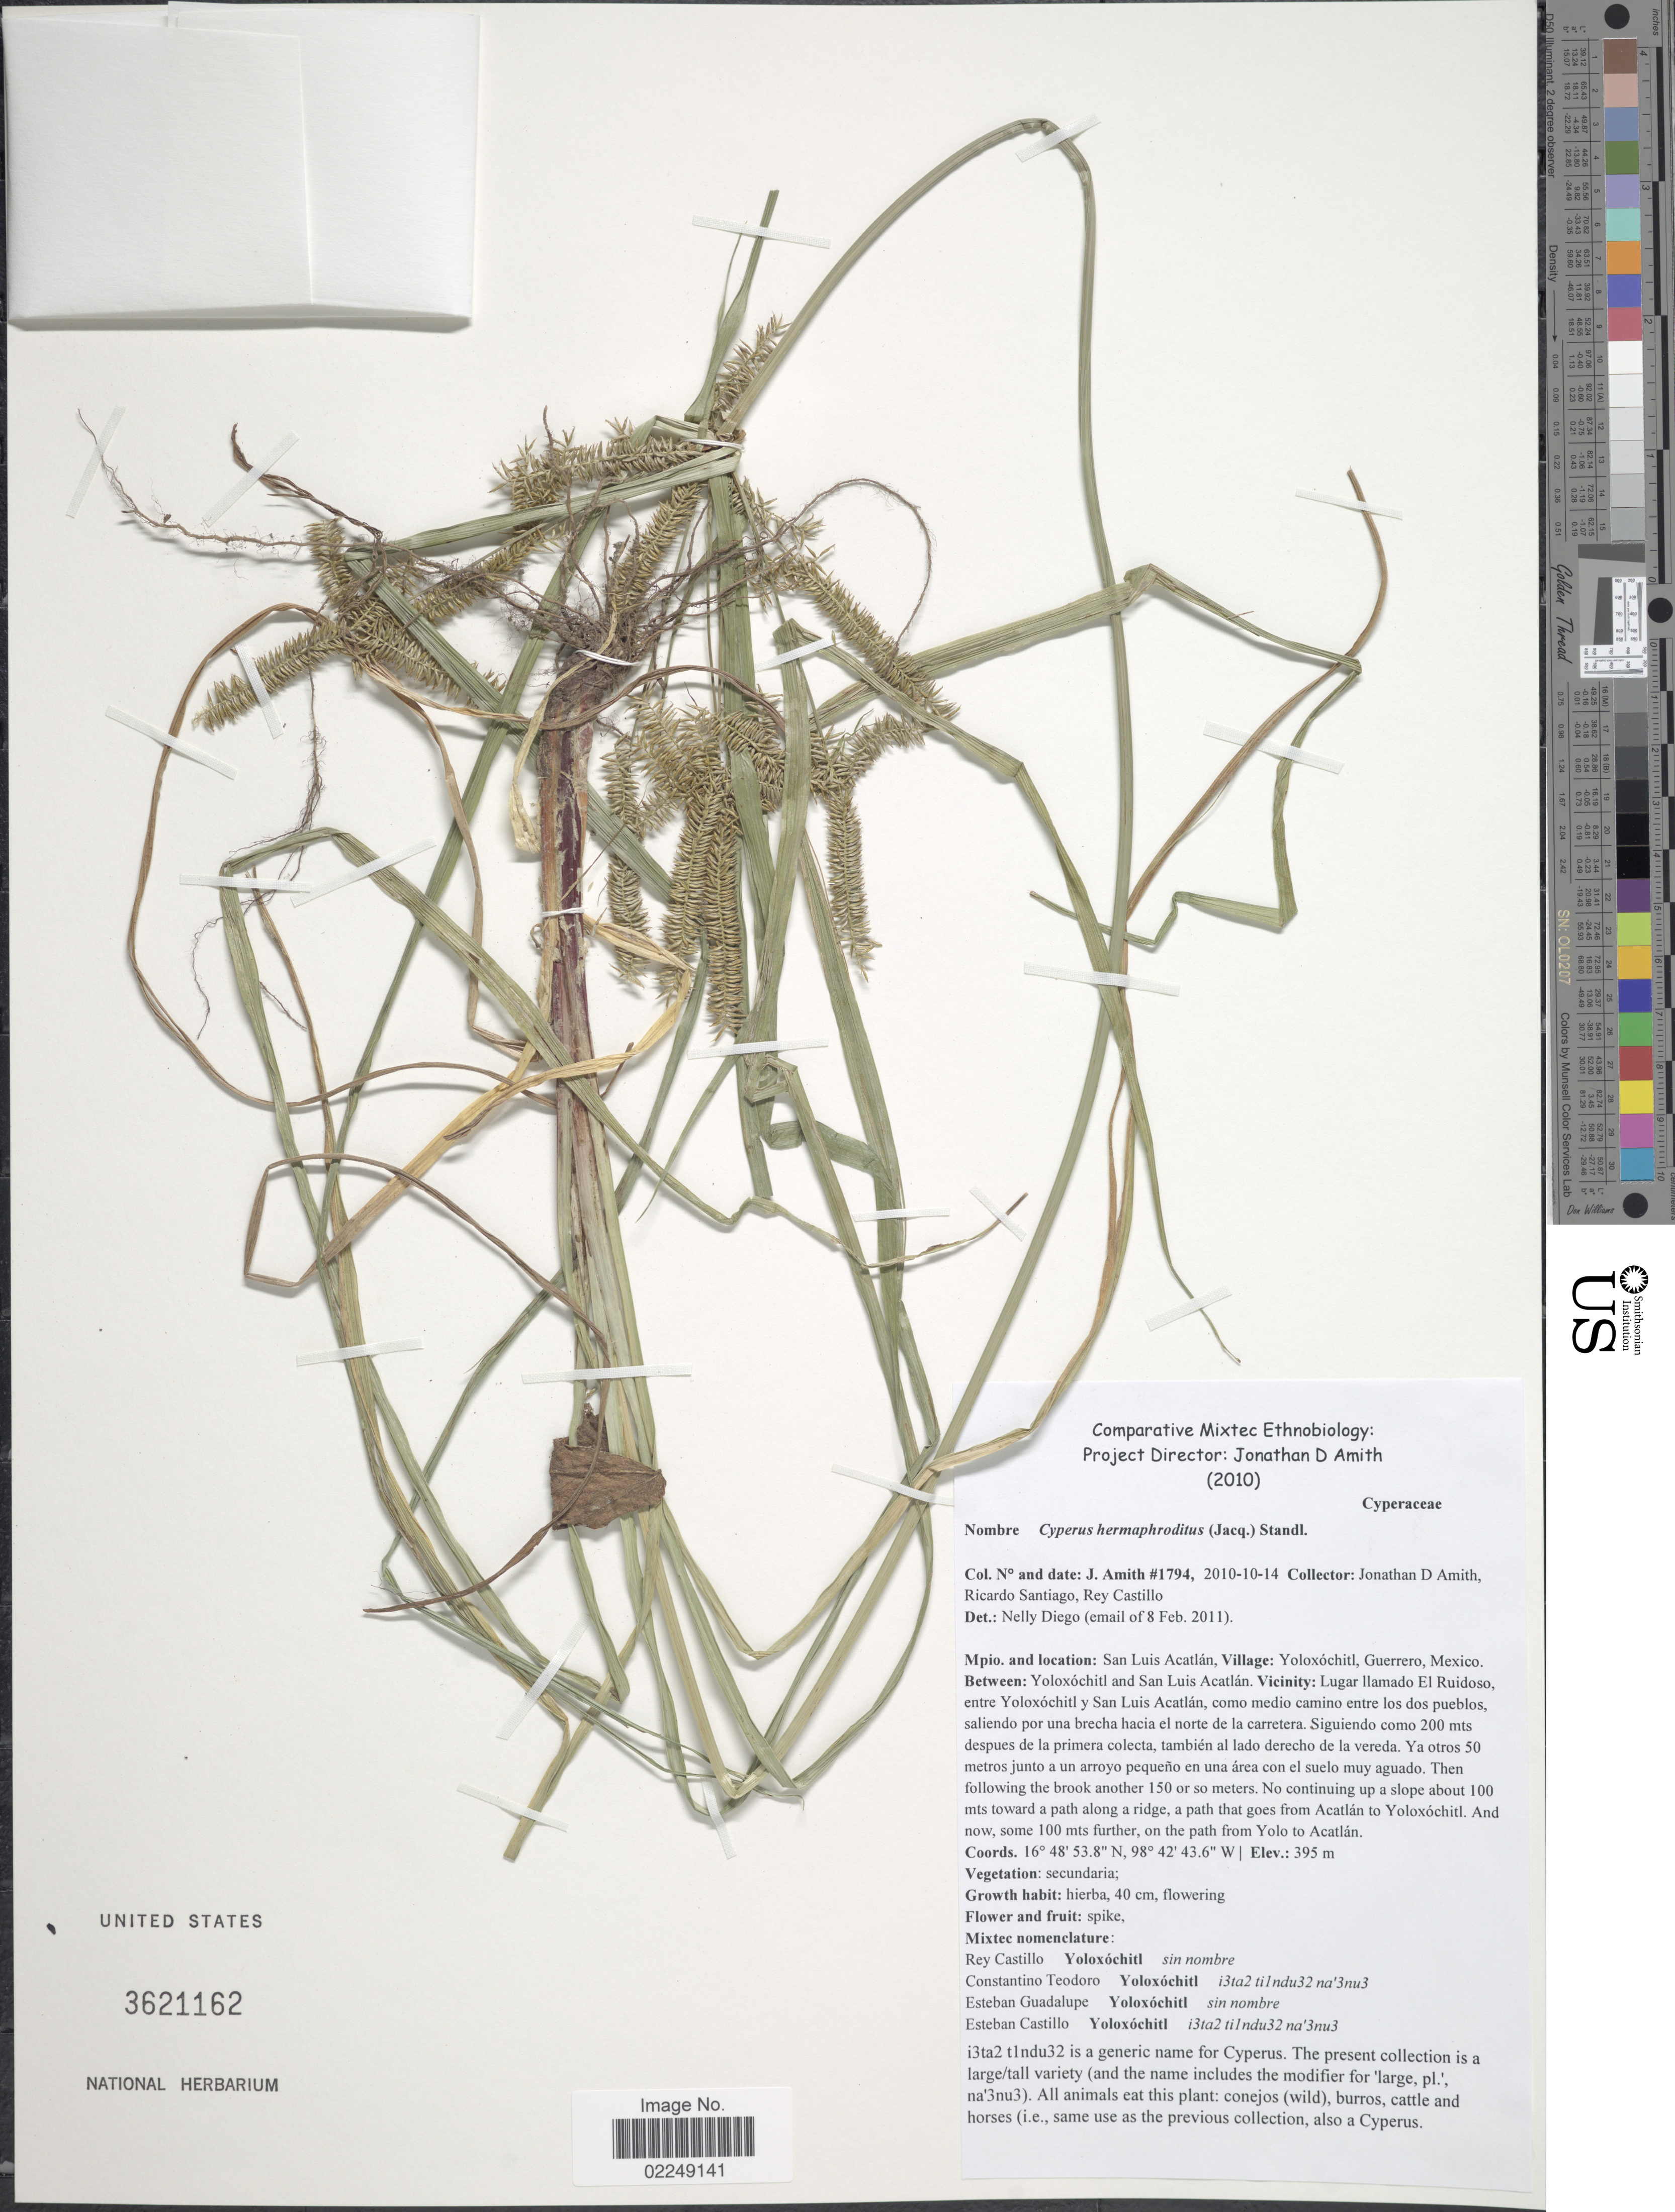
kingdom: Plantae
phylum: Tracheophyta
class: Liliopsida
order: Poales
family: Cyperaceae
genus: Cyperus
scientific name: Cyperus hermaphroditus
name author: (Jacq.) Standl.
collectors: J. D. Amith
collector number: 1794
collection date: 2010-10-14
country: Mexico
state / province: Guerrero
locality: San Luis Acatlan, Village Yoloxochitl, Guerrero, Mexico, Yoloxochitl and San Luis Acatlan, Vicinity Lugar llamadi El Ruidoso entre Yoloxochitl y San Luis Acatlan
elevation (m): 395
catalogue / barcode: US 3621162